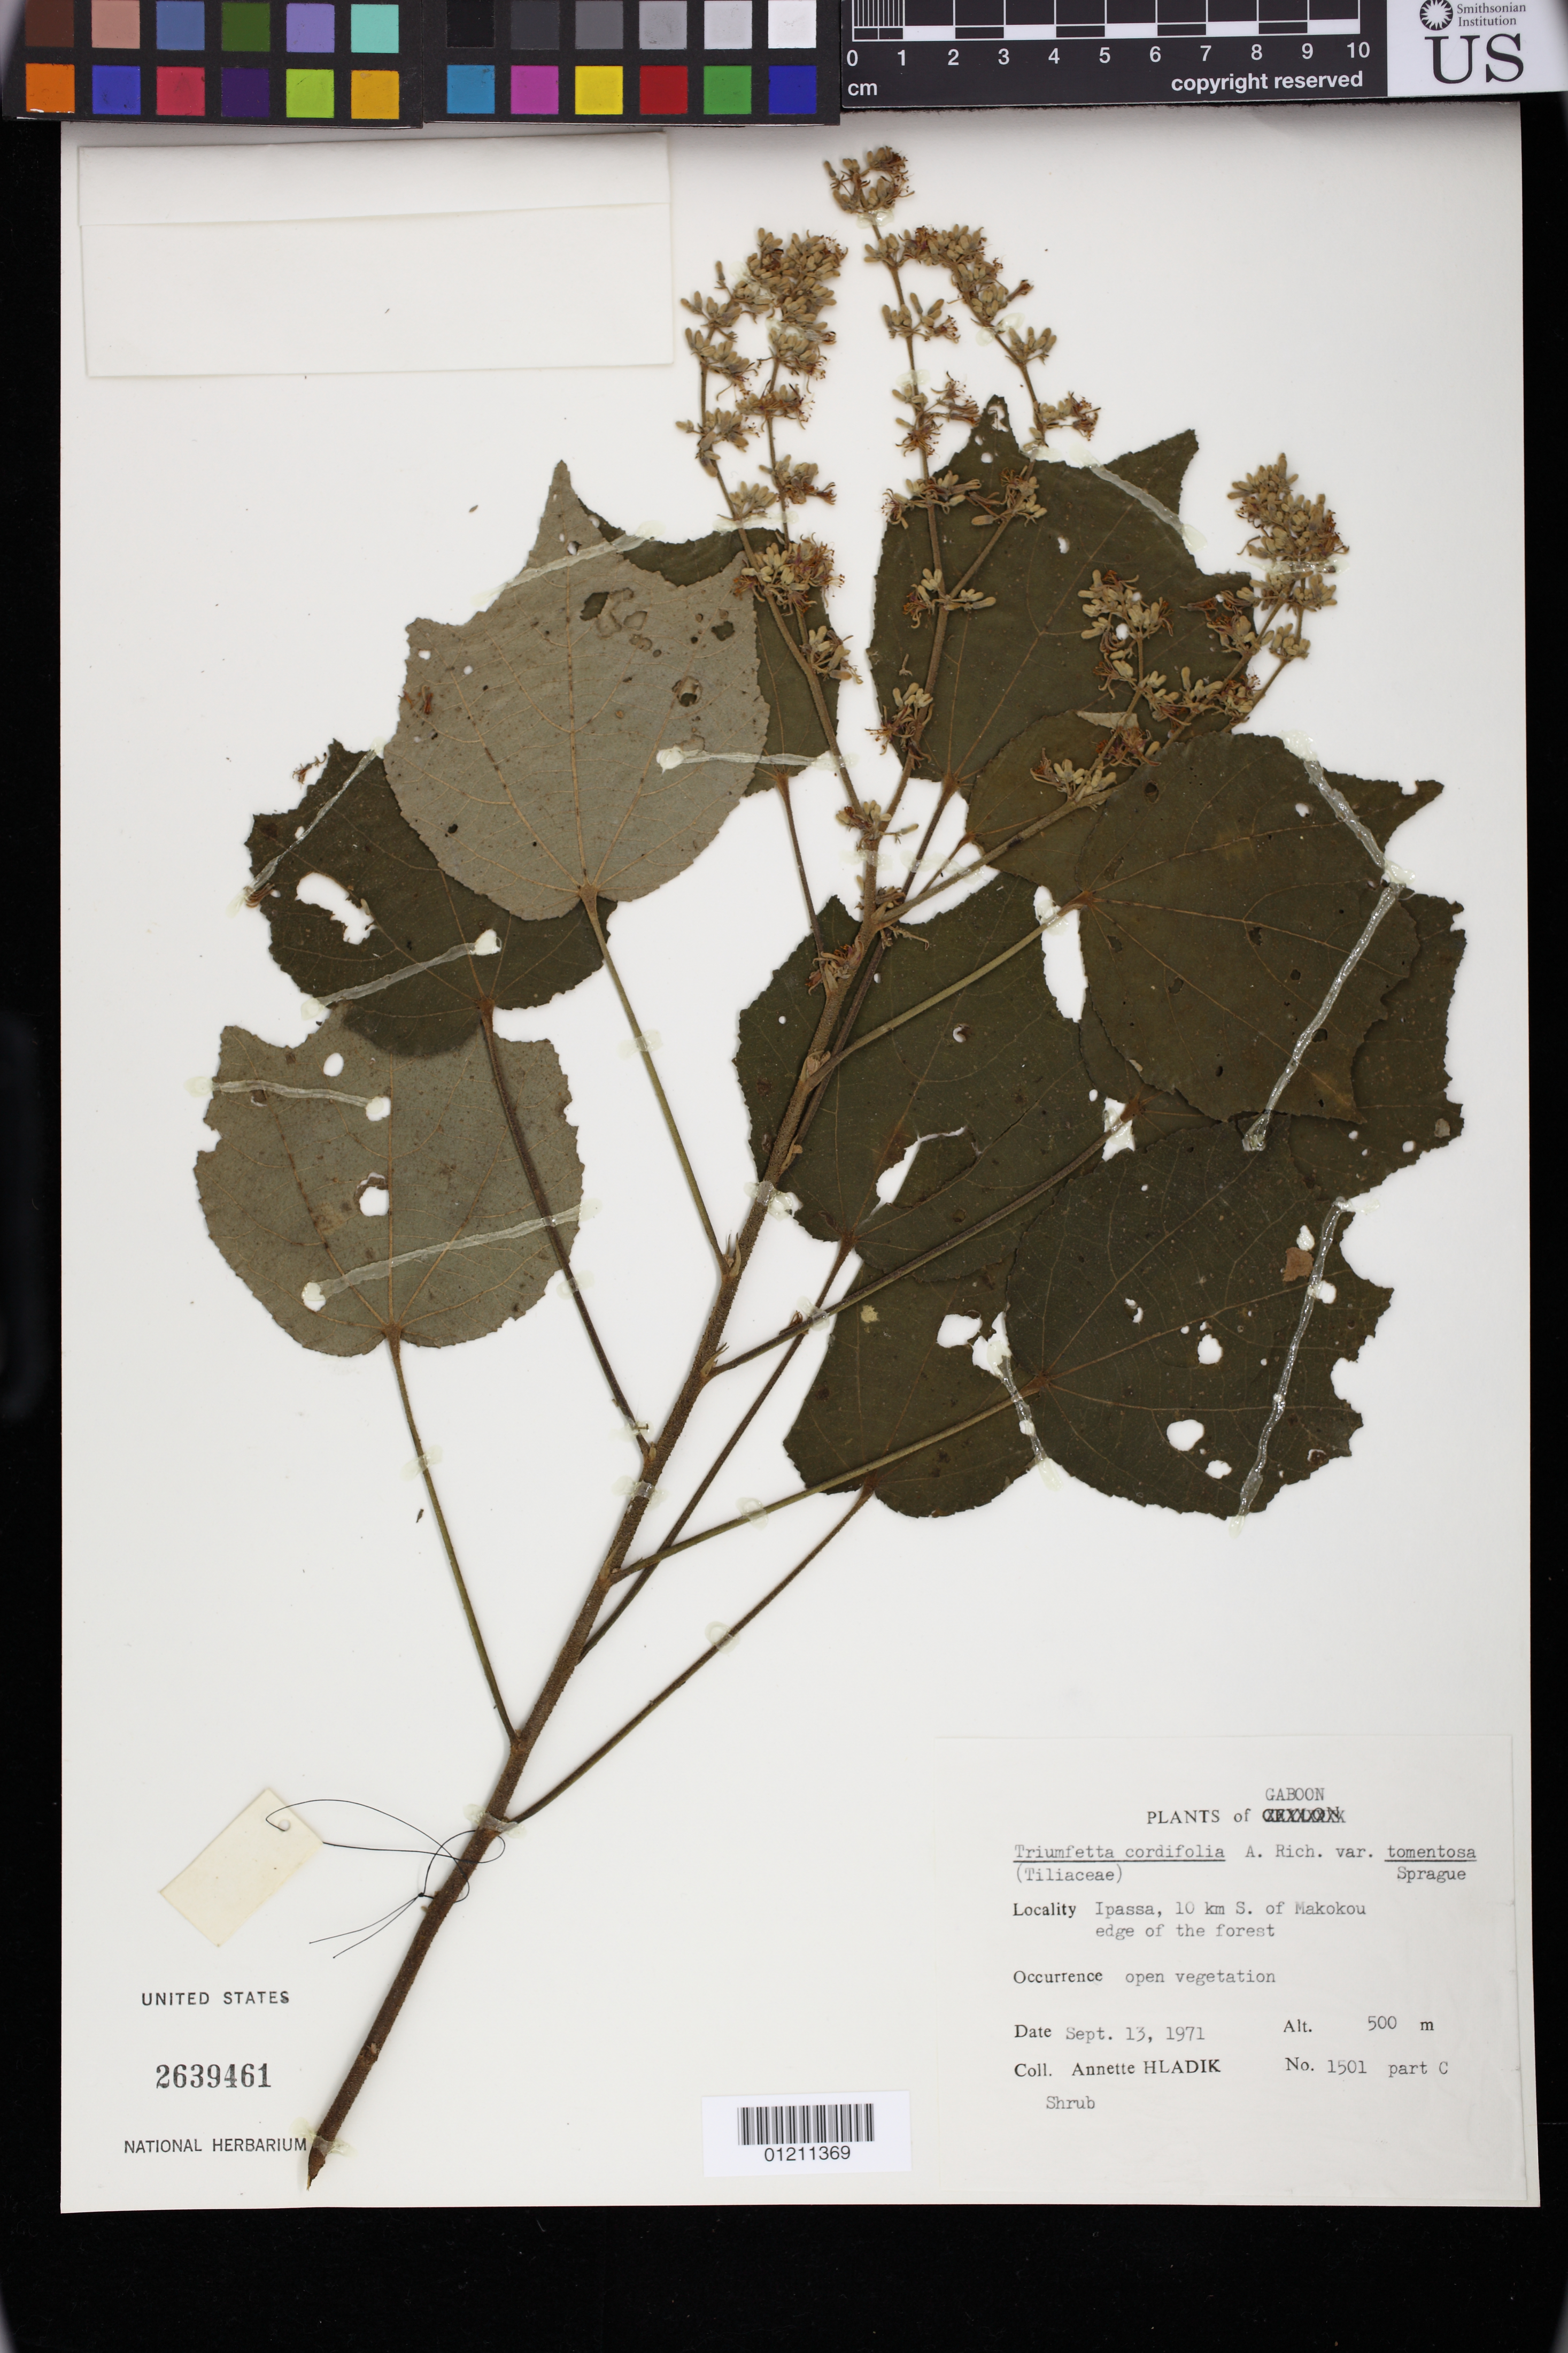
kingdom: Plantae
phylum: Tracheophyta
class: Magnoliopsida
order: Malvales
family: Malvaceae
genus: Triumfetta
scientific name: Triumfetta cordifolia var. tomentosa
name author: Sprague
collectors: A. Hladik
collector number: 1501 part C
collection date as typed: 13 Sep 1971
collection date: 1971-09-13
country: Gabon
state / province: Ogooué-Ivindo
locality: Ipassa, 10 km S. of Makokou, edge of forest.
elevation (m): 500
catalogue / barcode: US 2639461